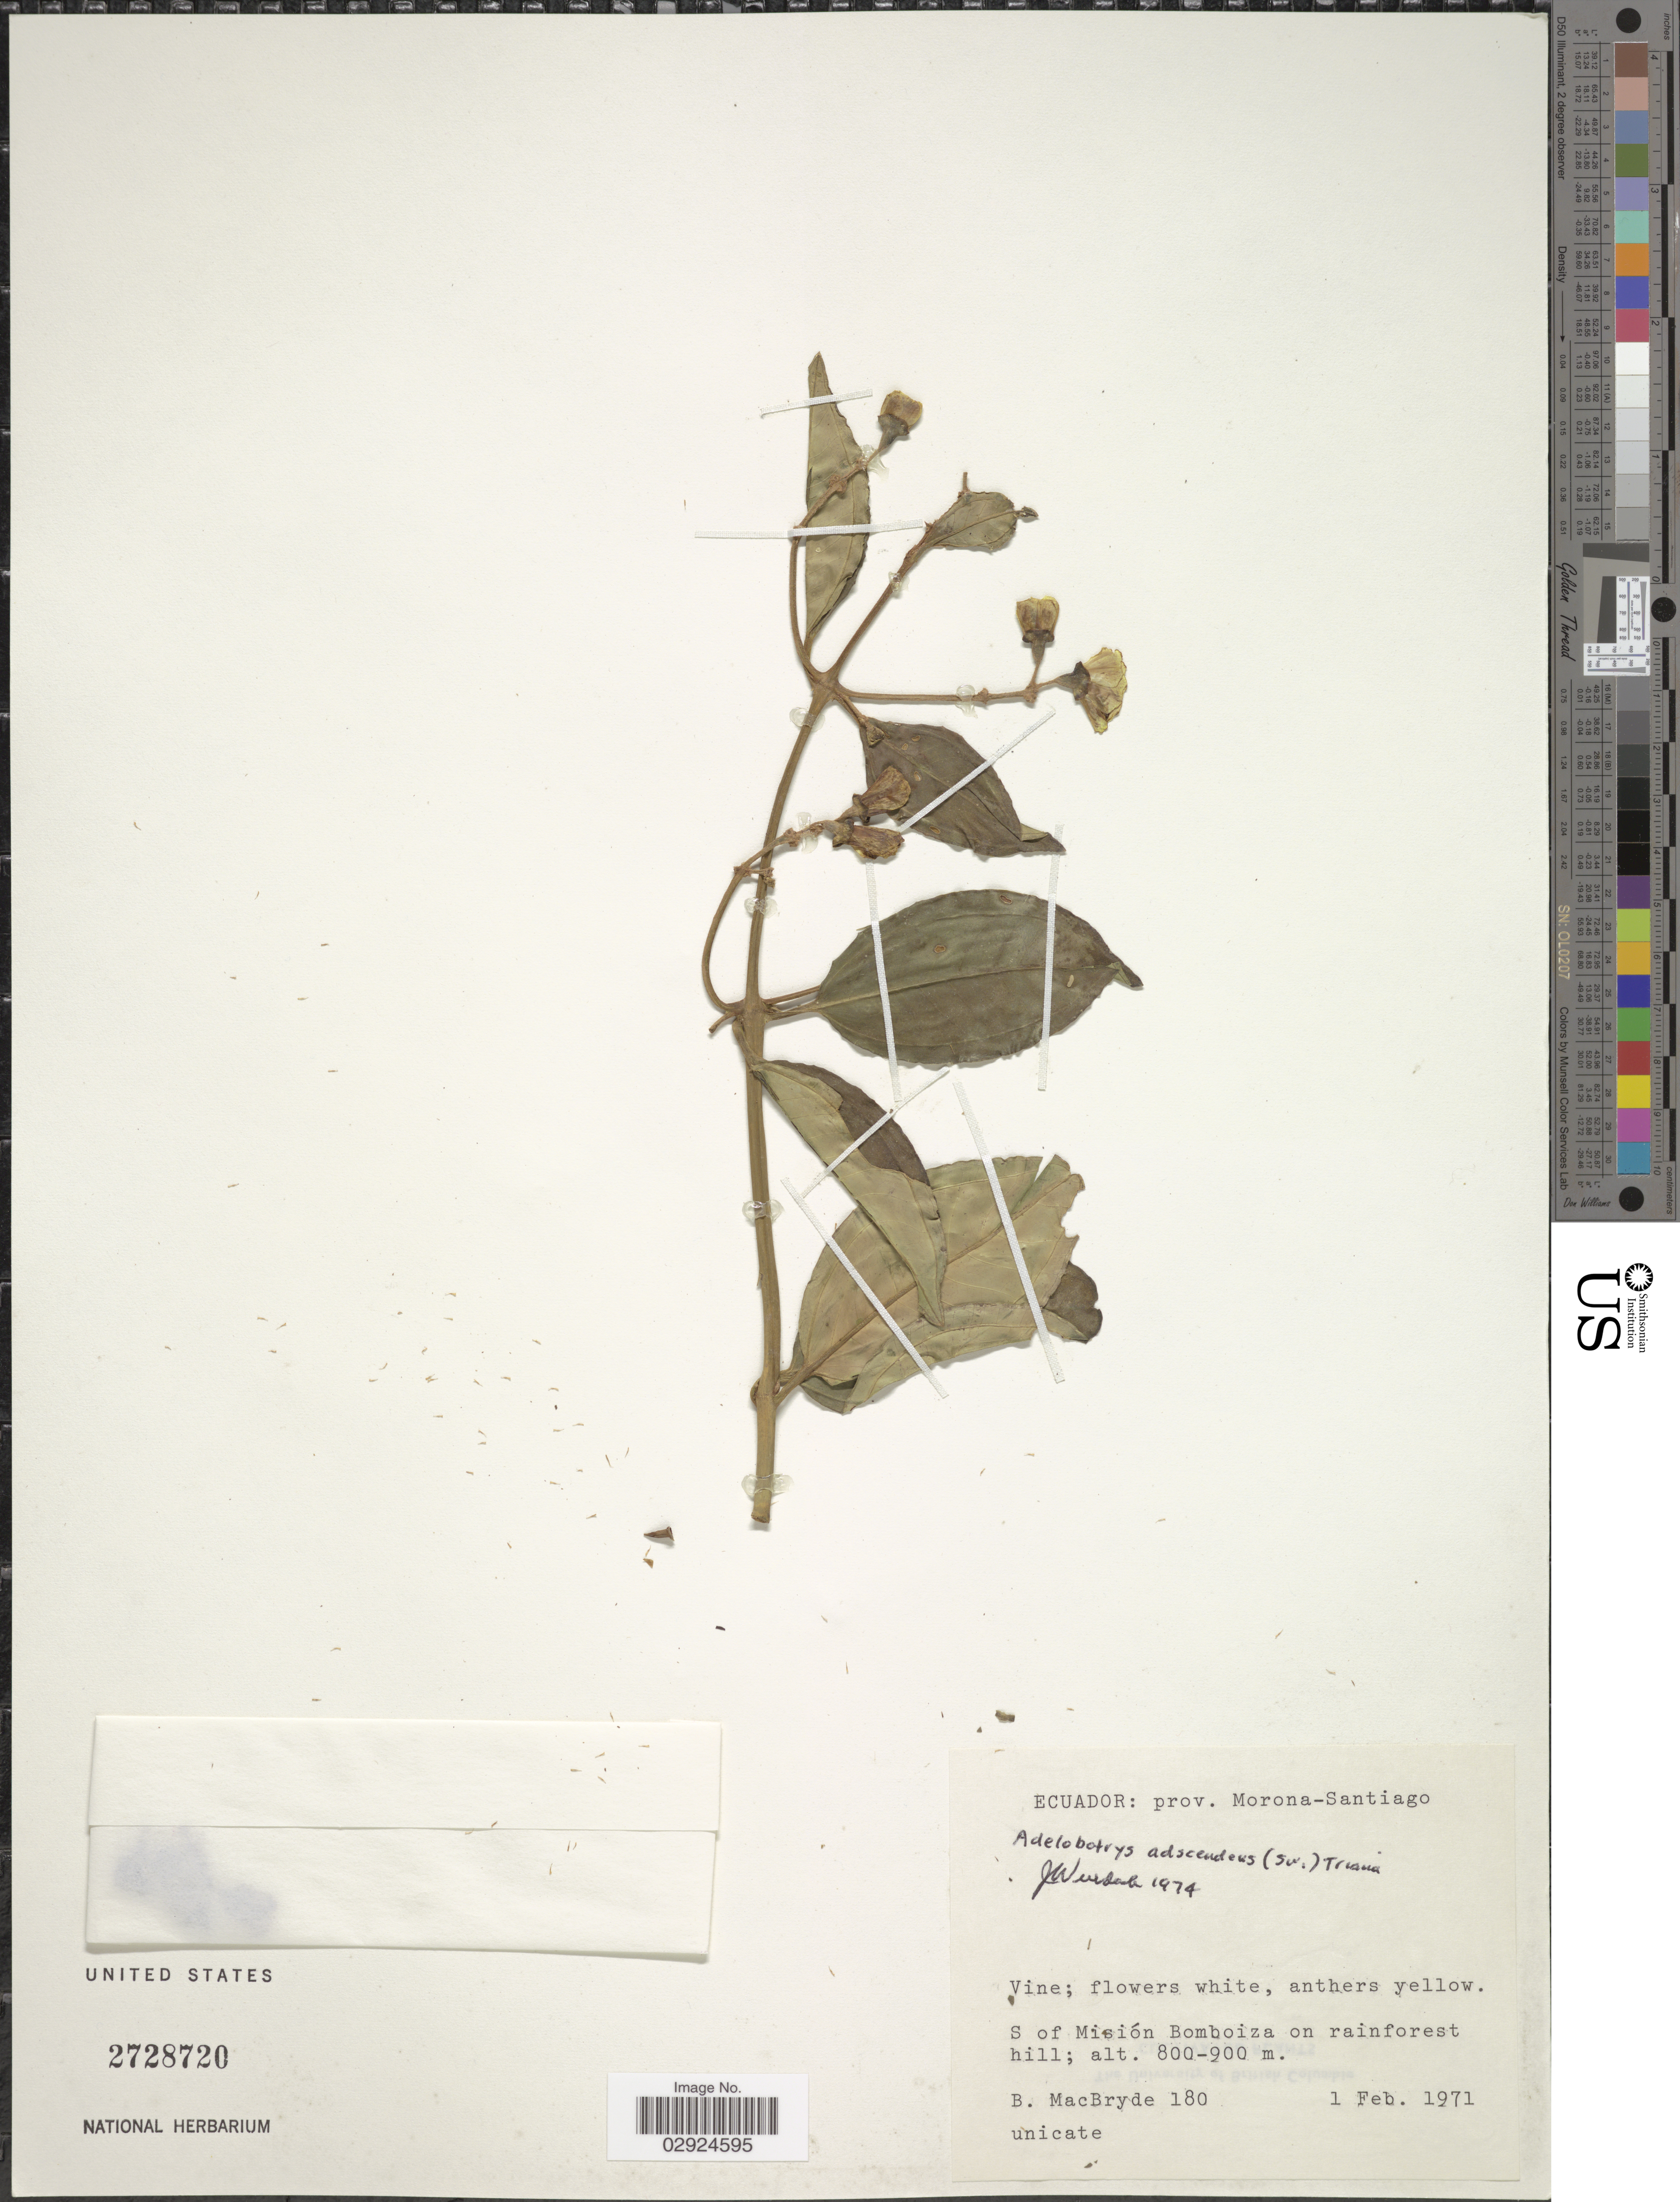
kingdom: Plantae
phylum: Tracheophyta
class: Magnoliopsida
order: Myrtales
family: Melastomataceae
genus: Adelobotrys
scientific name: Adelobotrys adscendens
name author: (Sw.) Triana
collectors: B. MacBryde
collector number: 180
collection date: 1971-02-01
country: Ecuador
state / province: Morona-Santiago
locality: Prov. Morona-Santiago. S of Misión Bomboiza on rainforest hill.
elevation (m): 800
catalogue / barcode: US 2728720